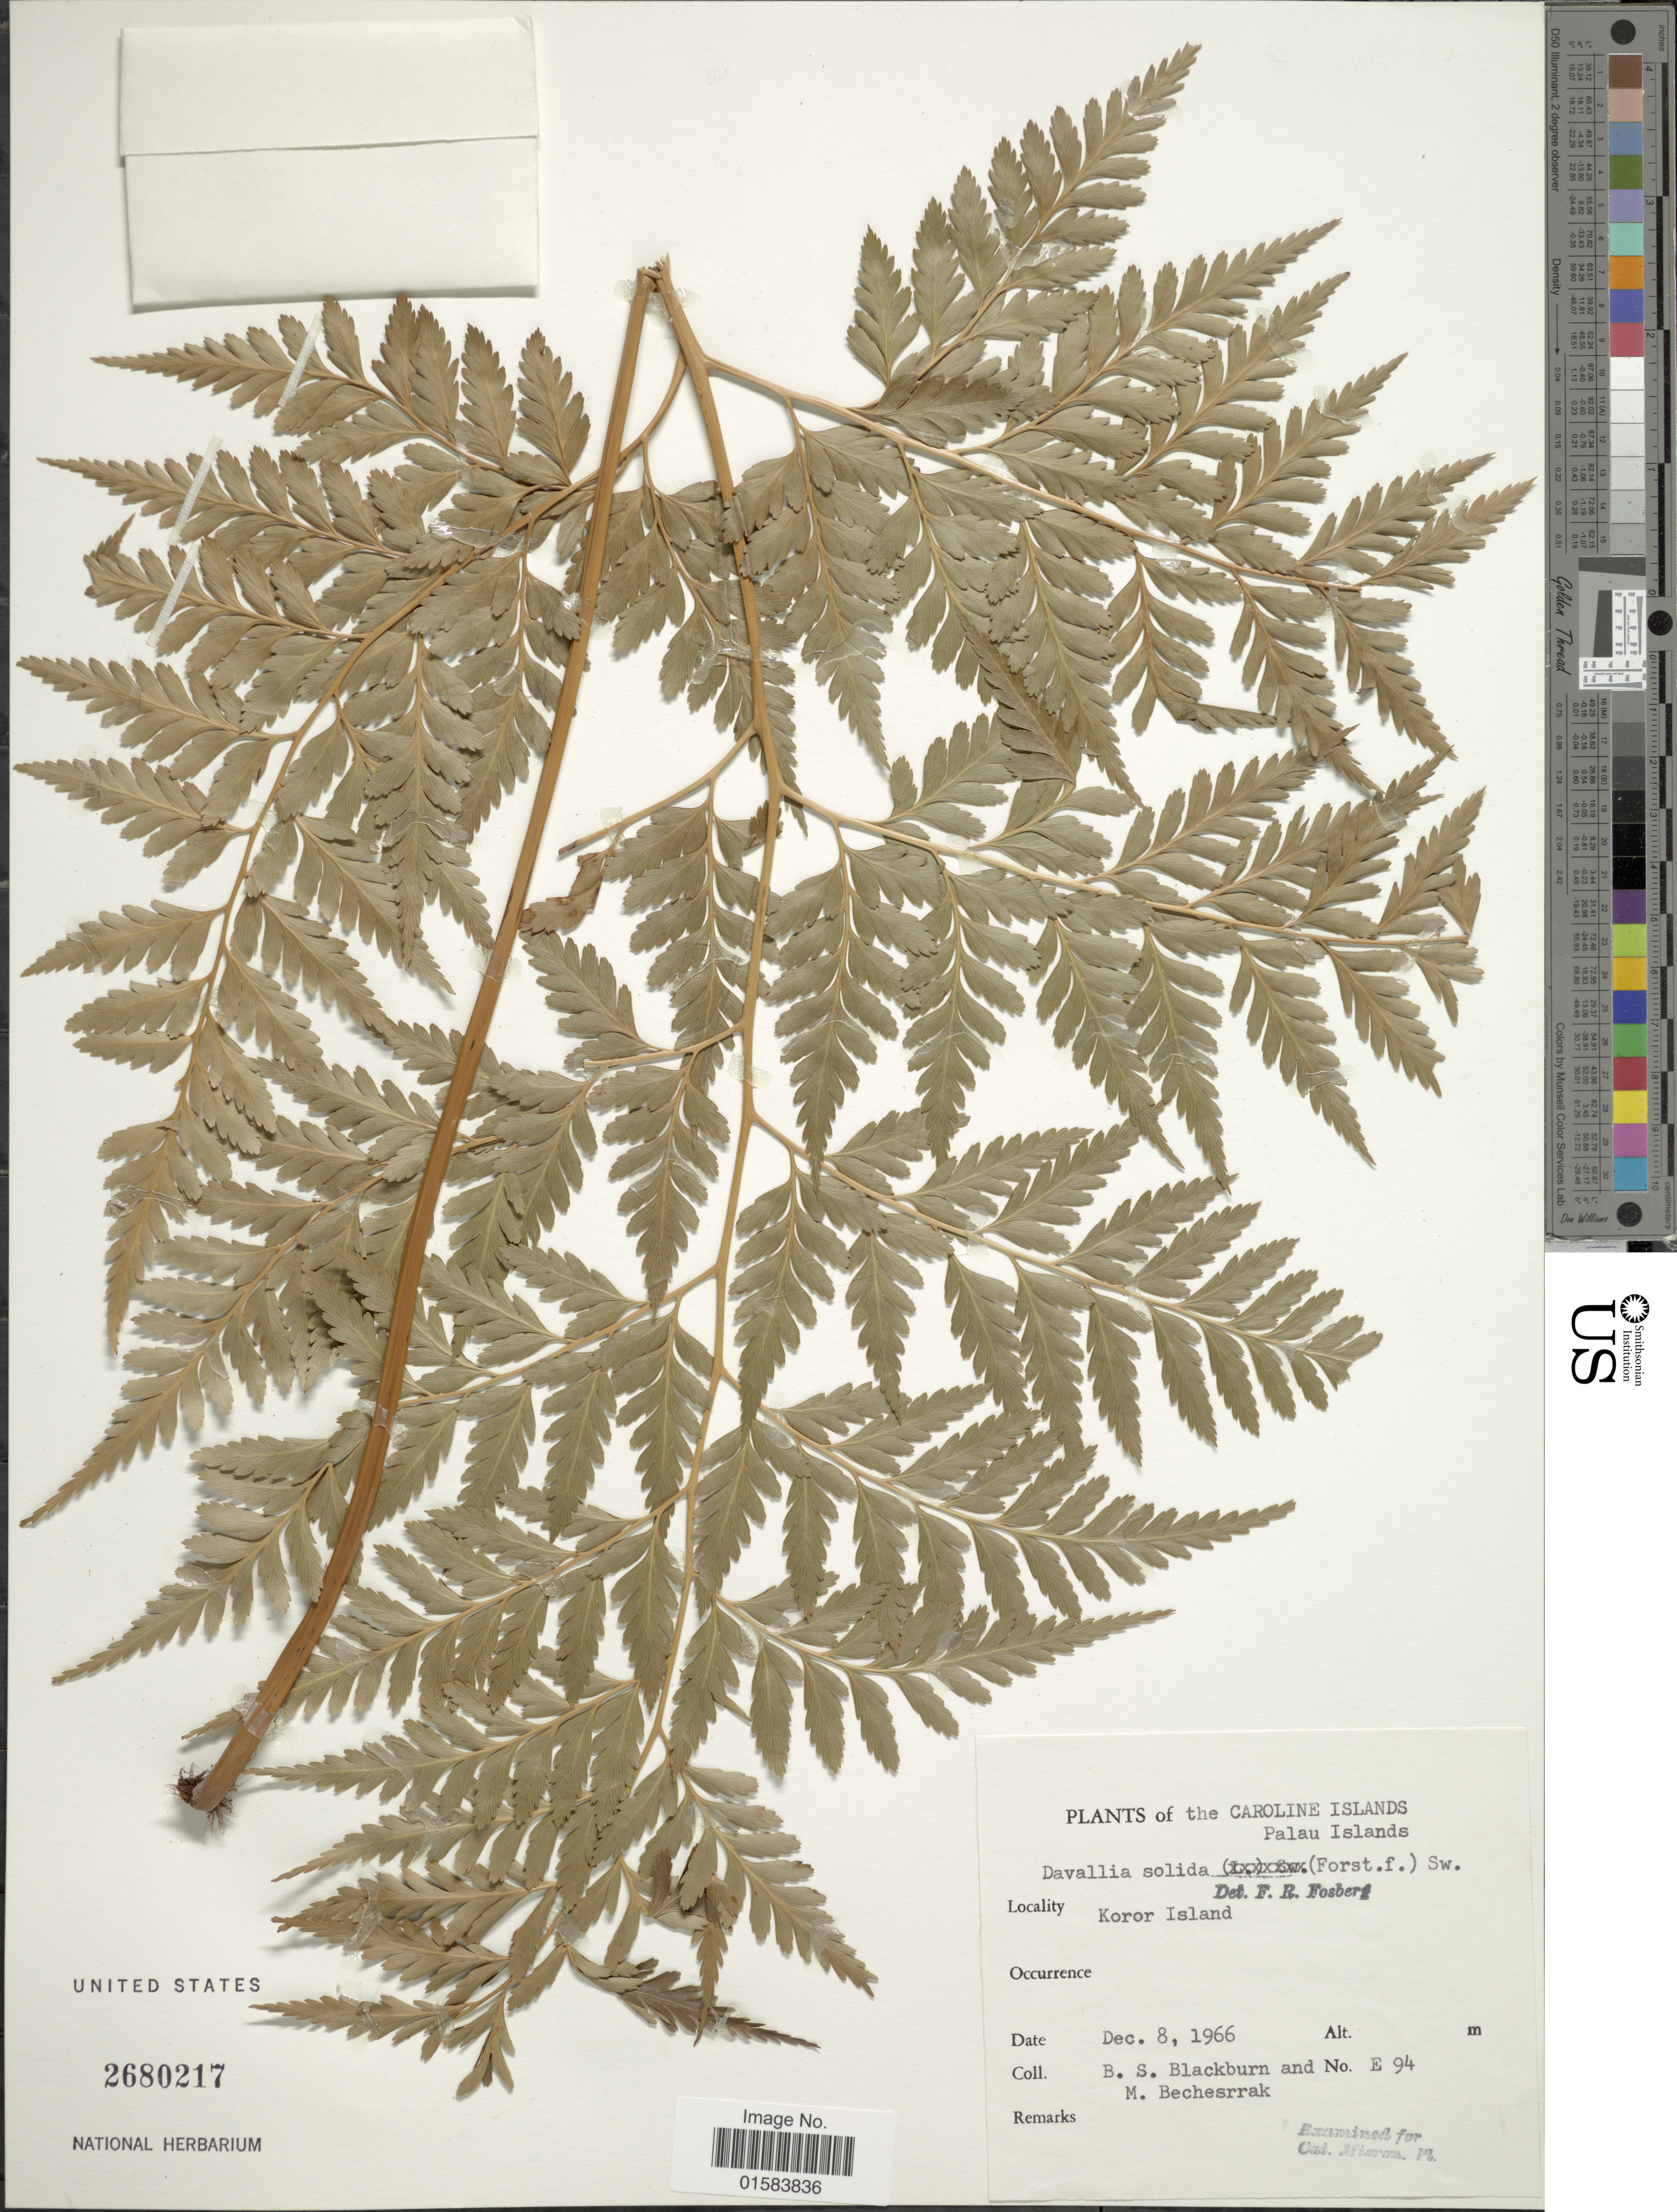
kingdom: Plantae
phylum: Tracheophyta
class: Polypodiopsida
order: Polypodiales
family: Davalliaceae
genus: Davallia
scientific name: Davallia solida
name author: (G. Forst.) Sw.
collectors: B. S. Blackburn & M. Bechesrrak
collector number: E 94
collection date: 1966-12-08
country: Palau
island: Oreor [Koror]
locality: Palau Islands, Koror Island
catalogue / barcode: US 2680217